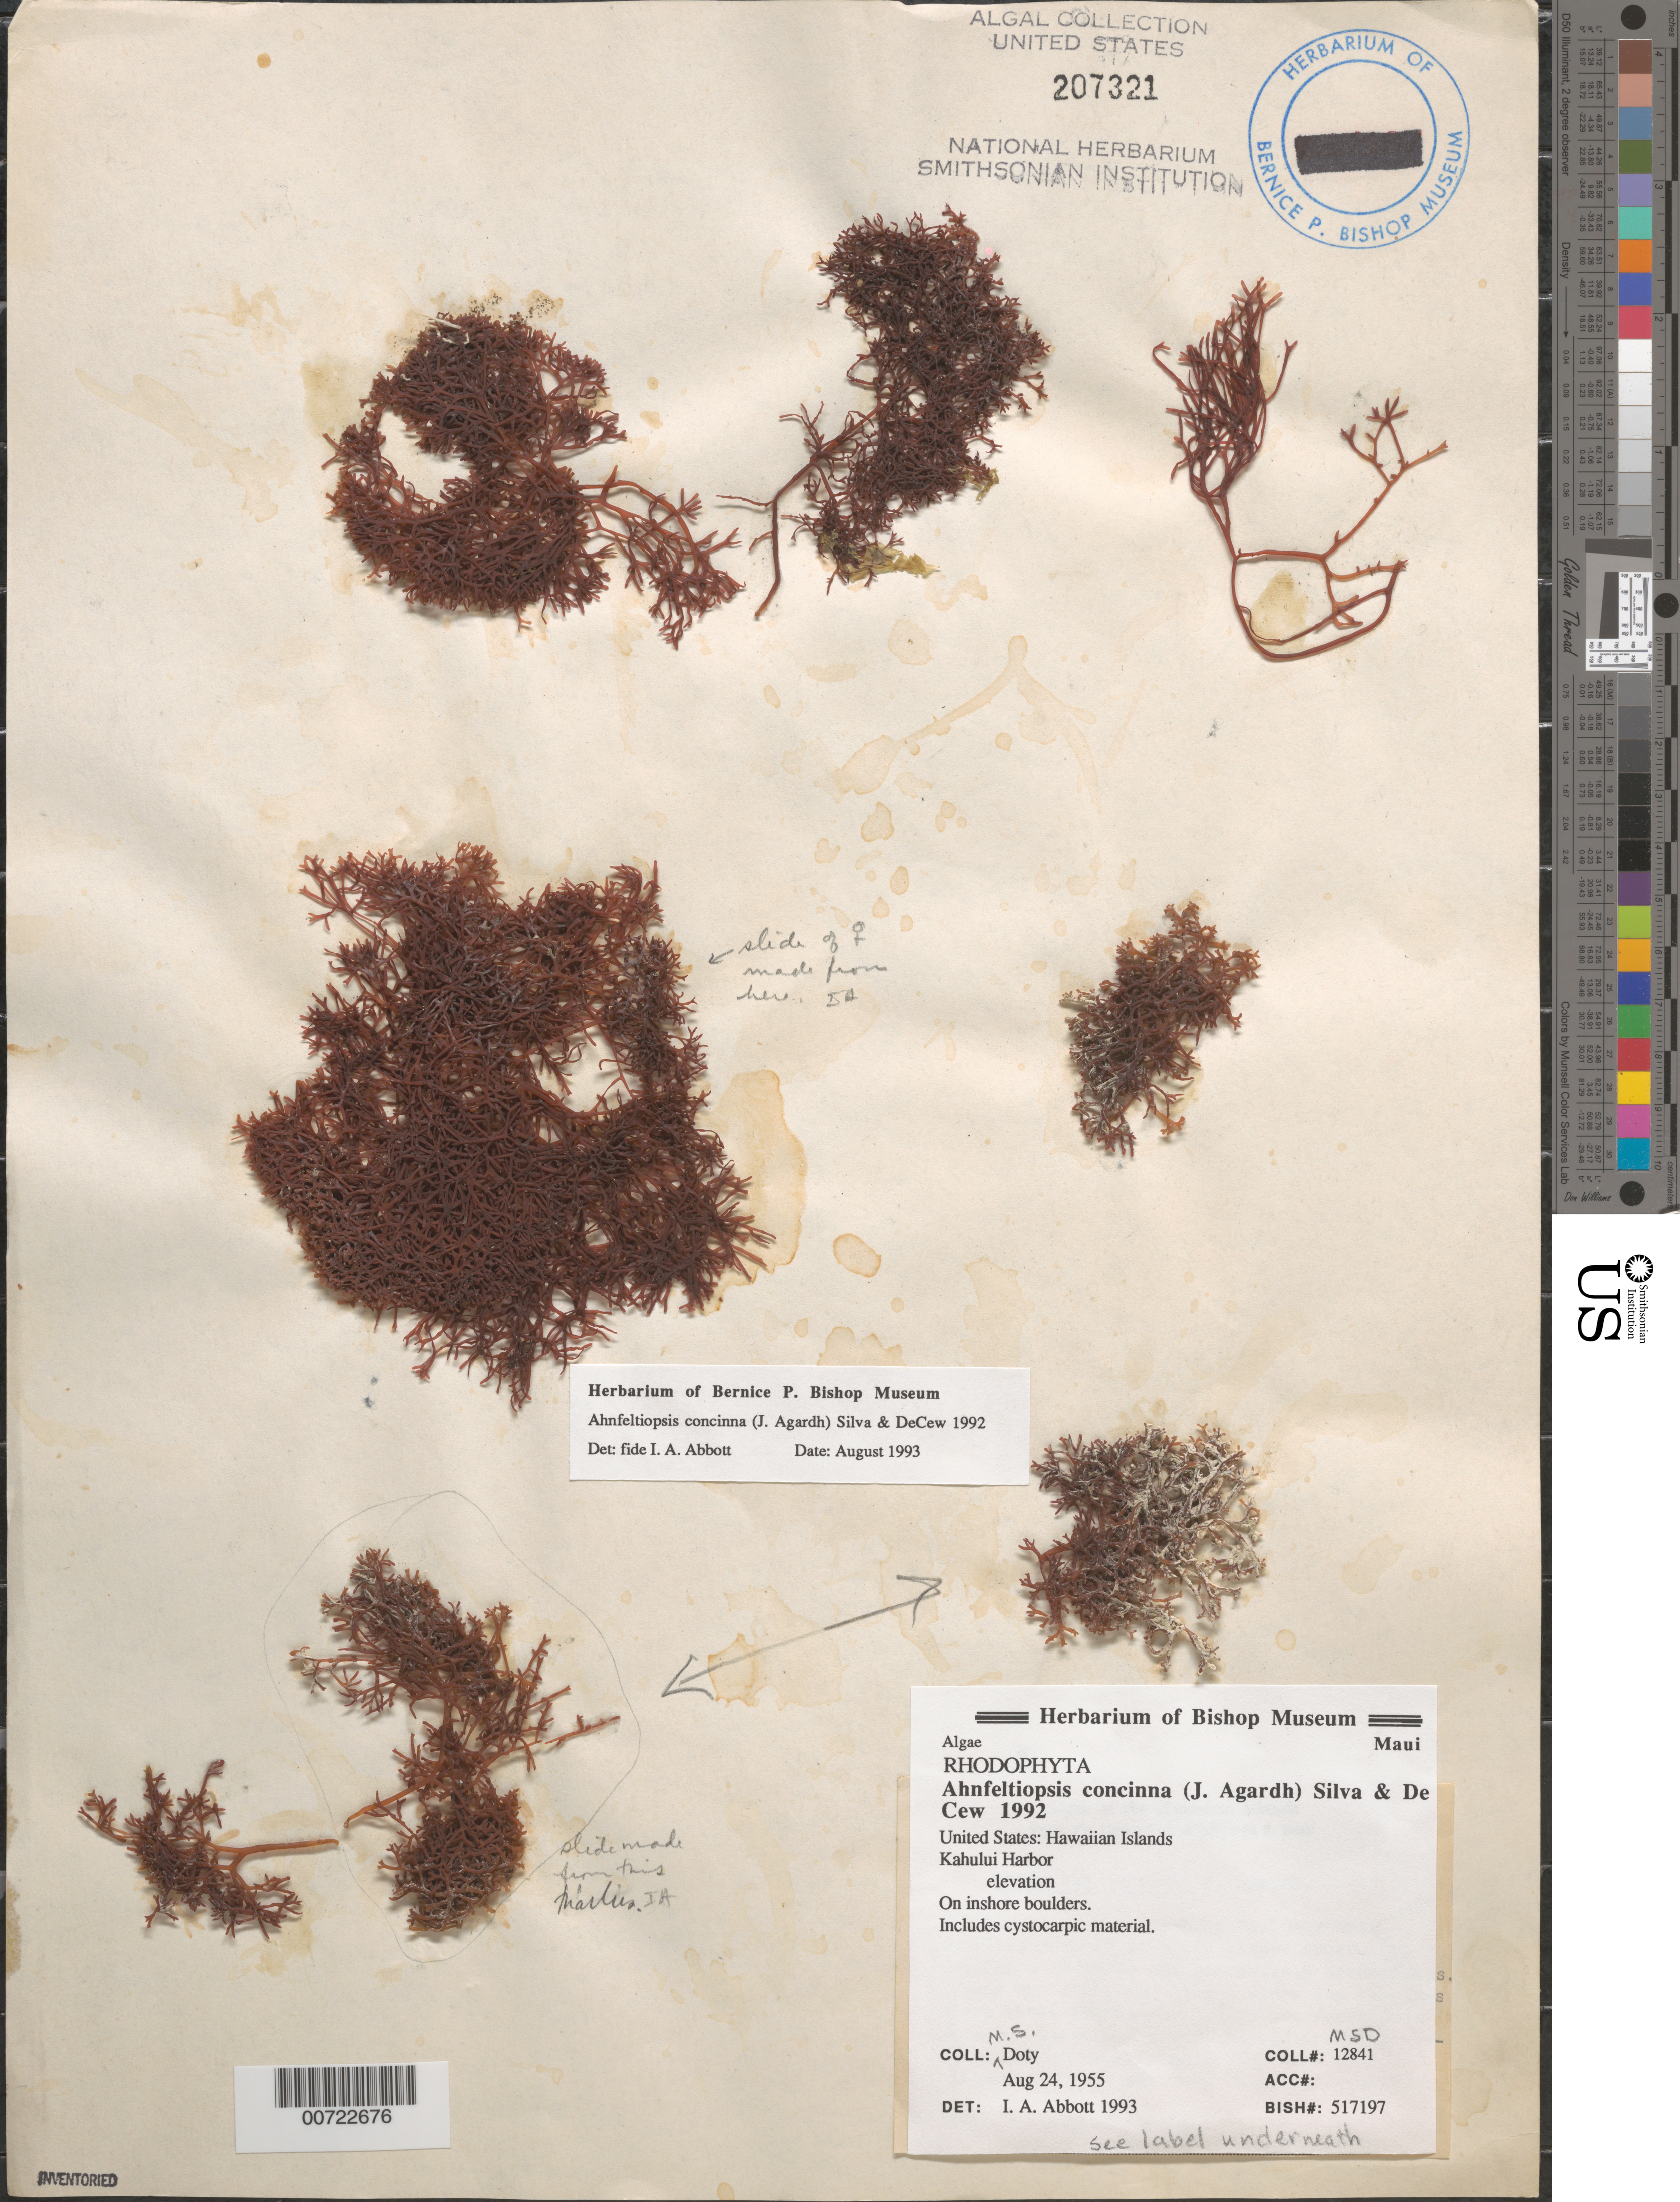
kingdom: Plantae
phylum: Rhodophyta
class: Florideophyceae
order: Gigartinales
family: Phyllophoraceae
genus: Gymnogongrus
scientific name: Gymnogongrus durvillei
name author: (Bory) M.S.Calderon & S.M. Boo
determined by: Algae name updating Project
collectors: M. S. Doty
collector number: MSD 12841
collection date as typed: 24 Aug 1955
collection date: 1955-08-24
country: United States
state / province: Hawaii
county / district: Maui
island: Maui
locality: Kahului, Kahului Harbor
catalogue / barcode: US 207321